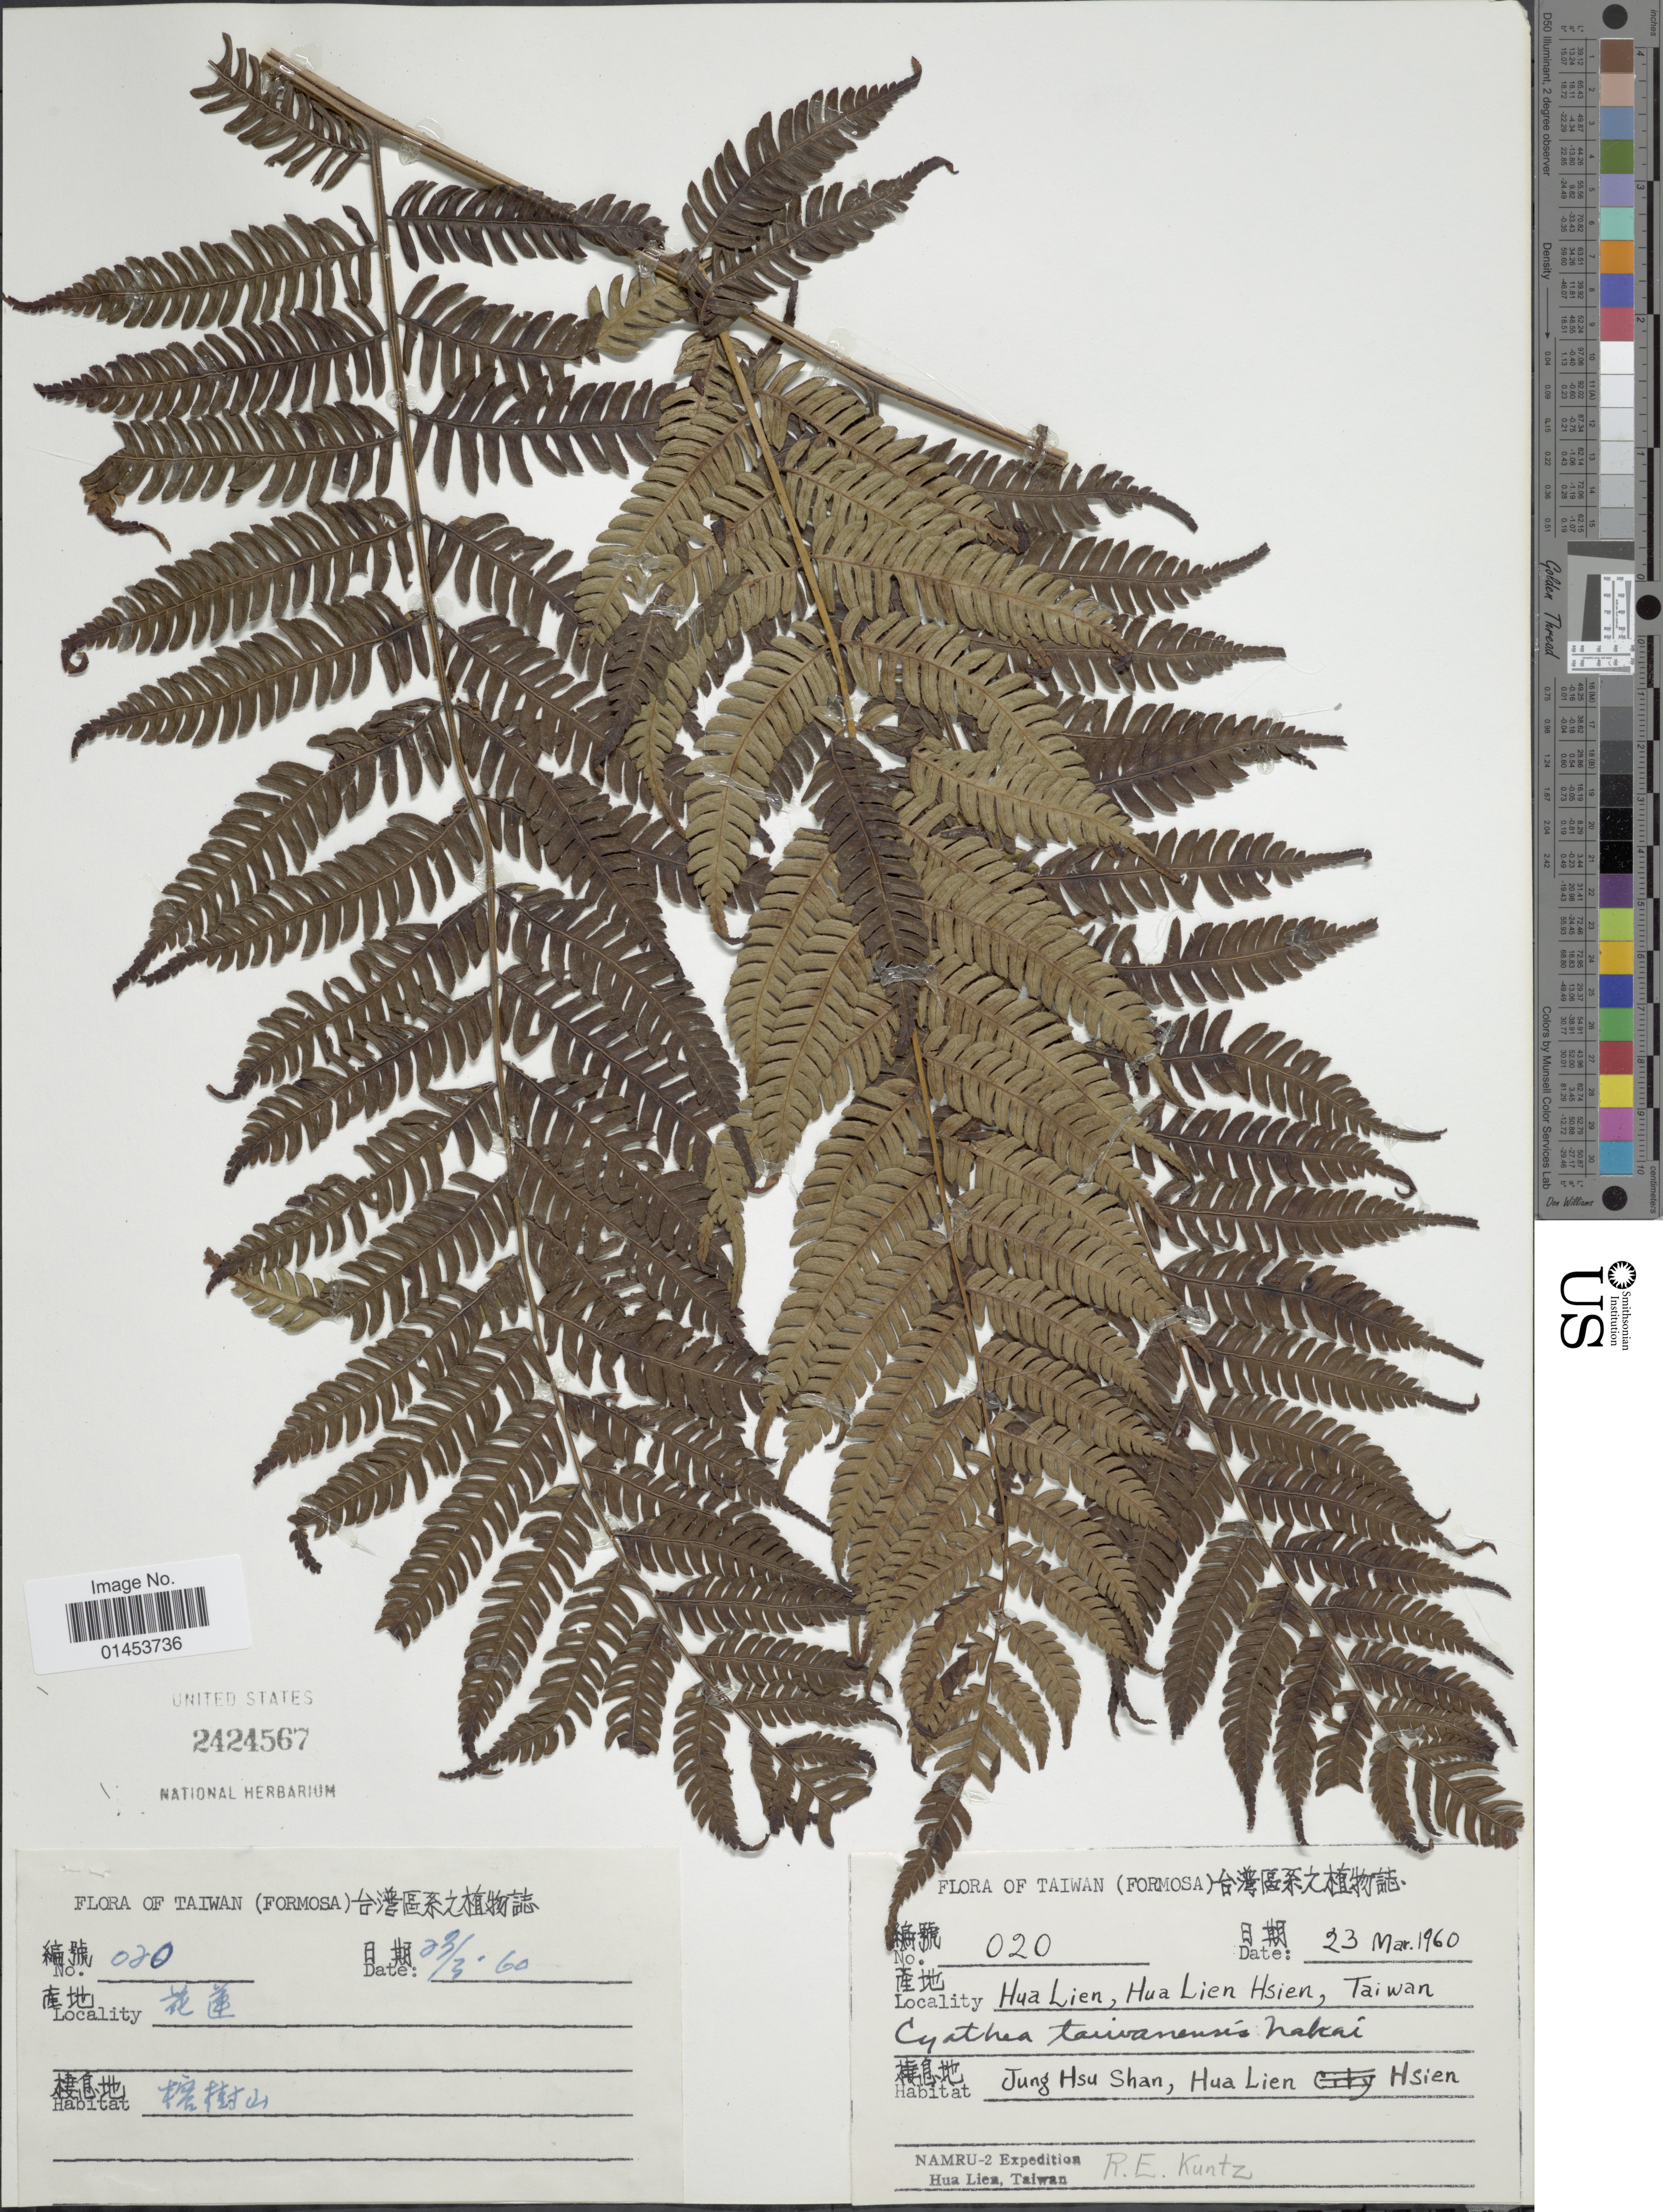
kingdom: Plantae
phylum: Tracheophyta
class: Polypodiopsida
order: Cyatheales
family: Cyatheaceae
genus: Cyathea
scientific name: Cyathea spinulosa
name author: Wall. ex Hook.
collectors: R. E. Kuntz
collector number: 20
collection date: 1960-03-23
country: Taiwan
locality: Hua Lien, Hua Lien Hsien, Taiwan, Jung Hsu Shan, Hua Lien Hsien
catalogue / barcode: US 2424567